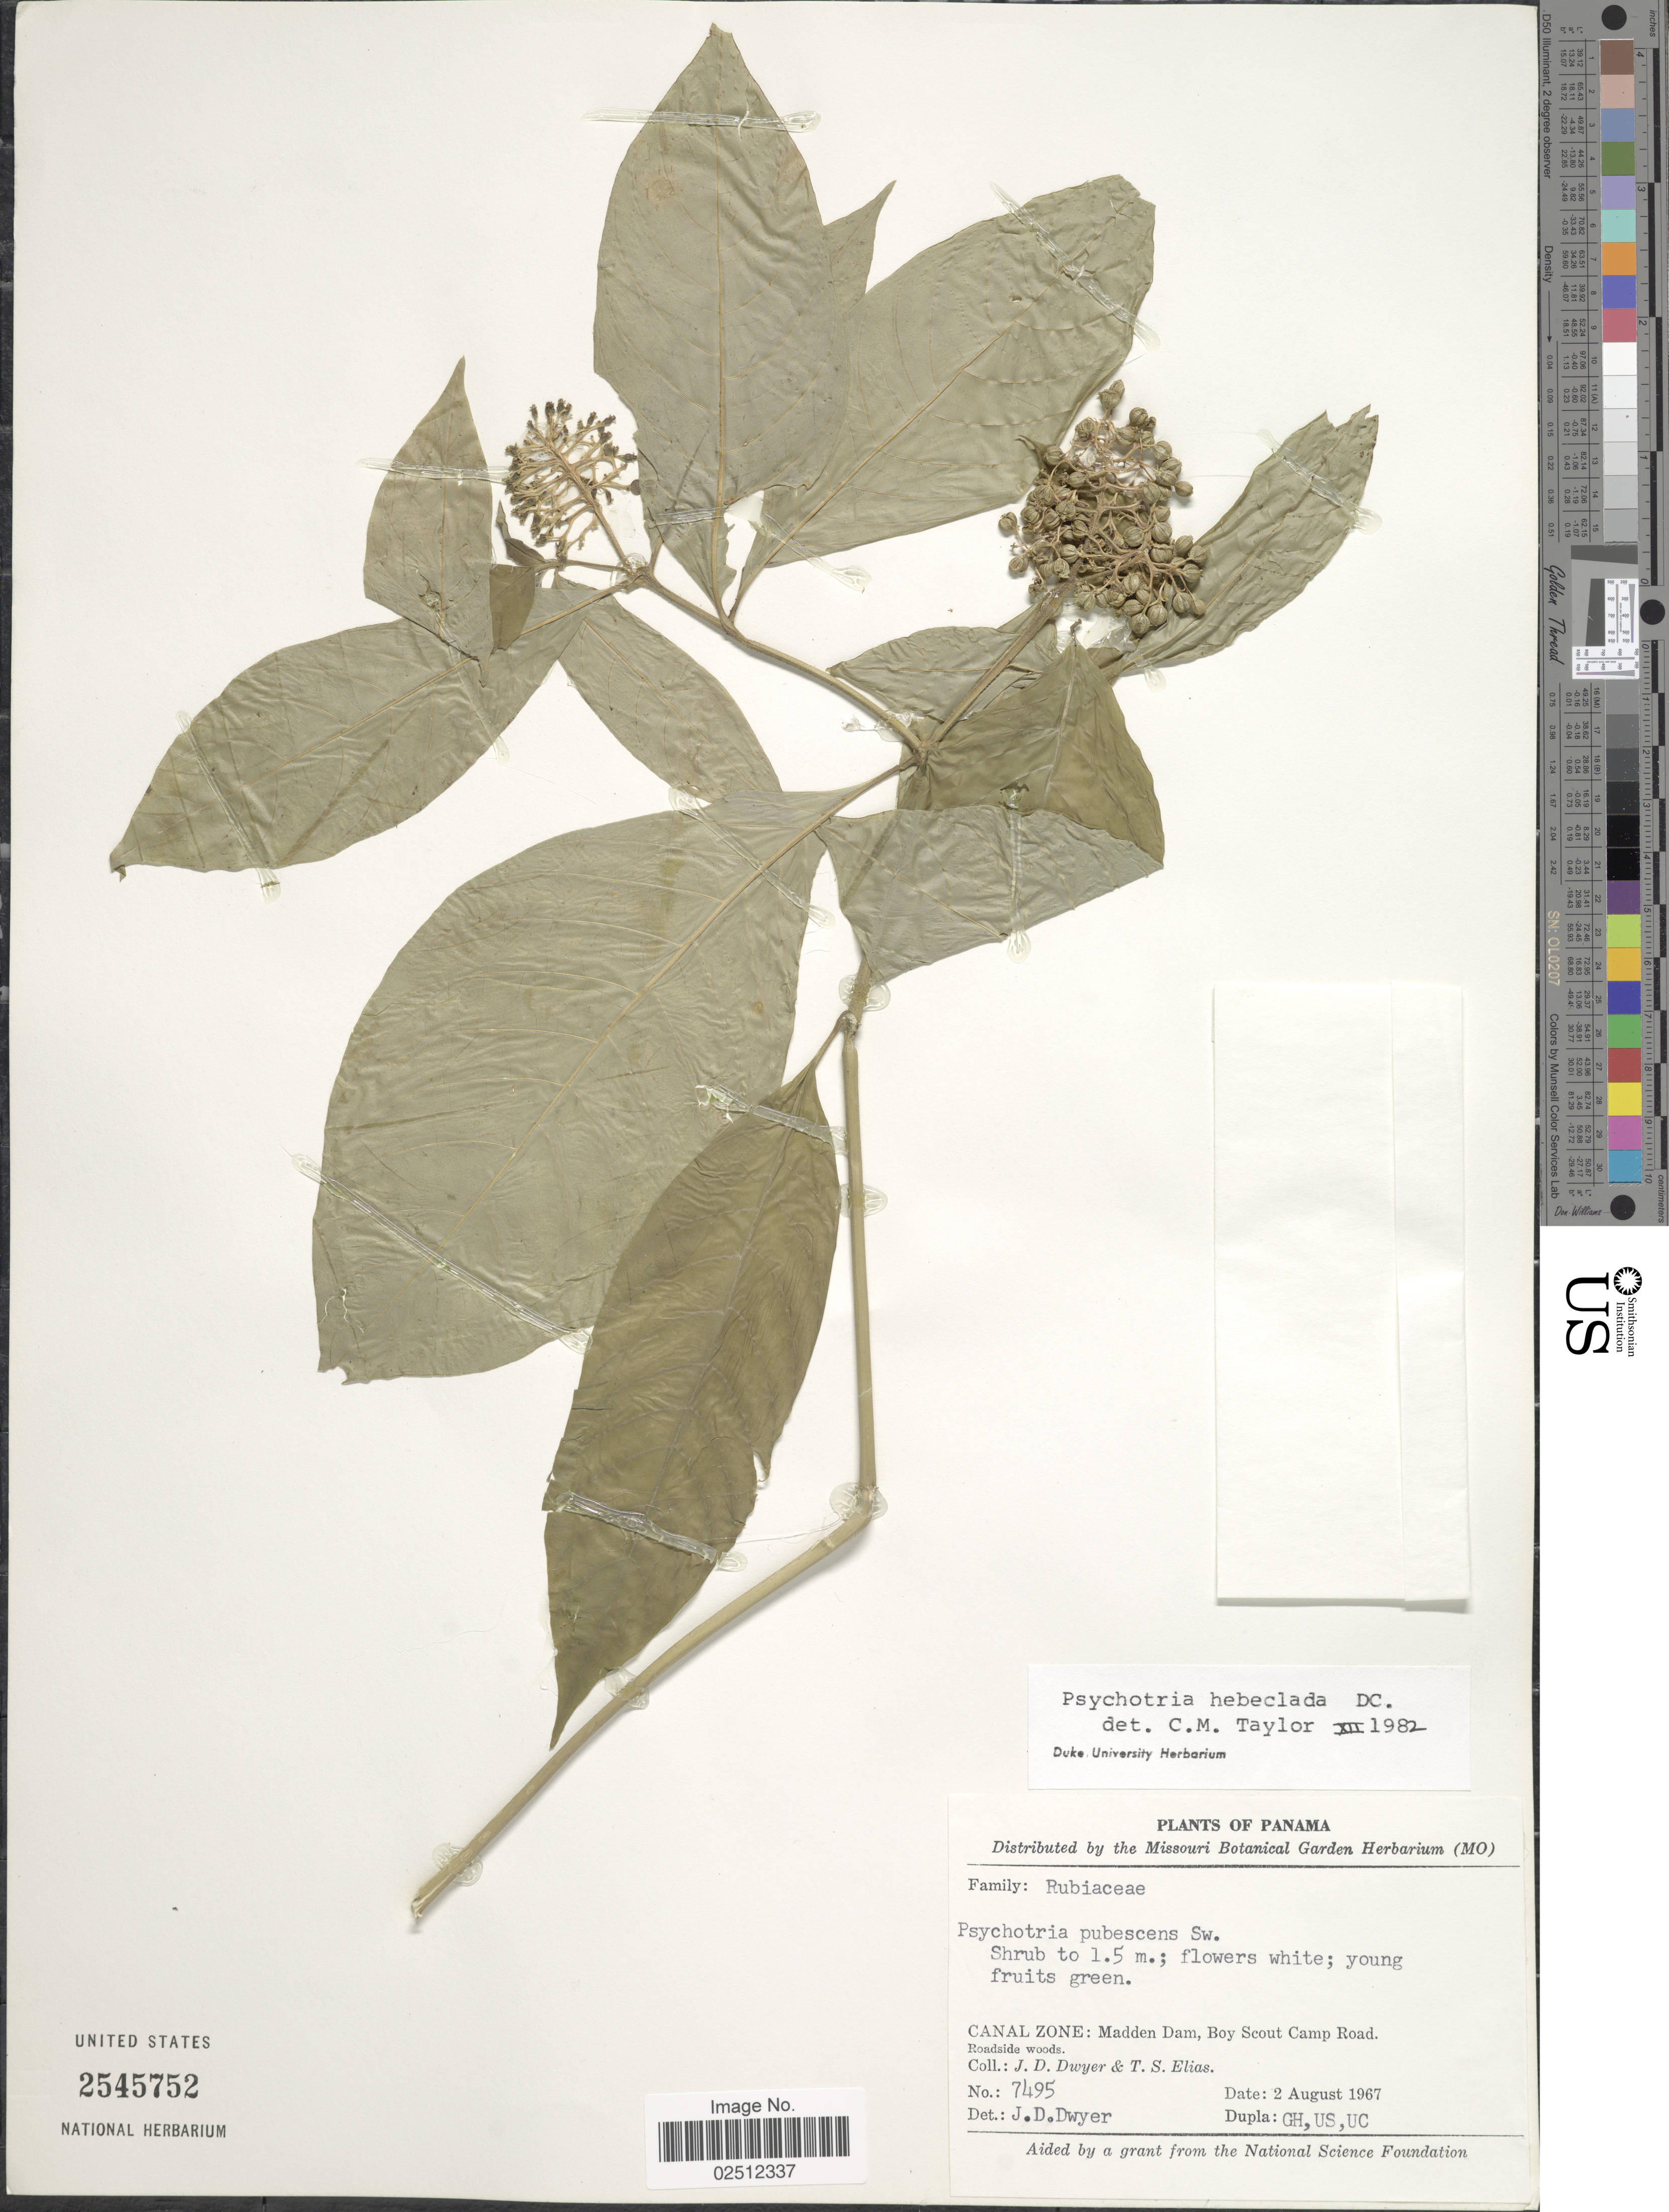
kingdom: Plantae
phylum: Tracheophyta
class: Magnoliopsida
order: Gentianales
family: Rubiaceae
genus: Psychotria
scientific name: Psychotria hebeclada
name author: DC.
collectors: J. D. Dwyer & T. S. Elias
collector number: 7495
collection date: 1967-08-02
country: Panama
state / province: Colón / Panamá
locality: Canal Zone: Madden Dam, Boy Scout Camp Road. Roadside woods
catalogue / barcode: US 2545752